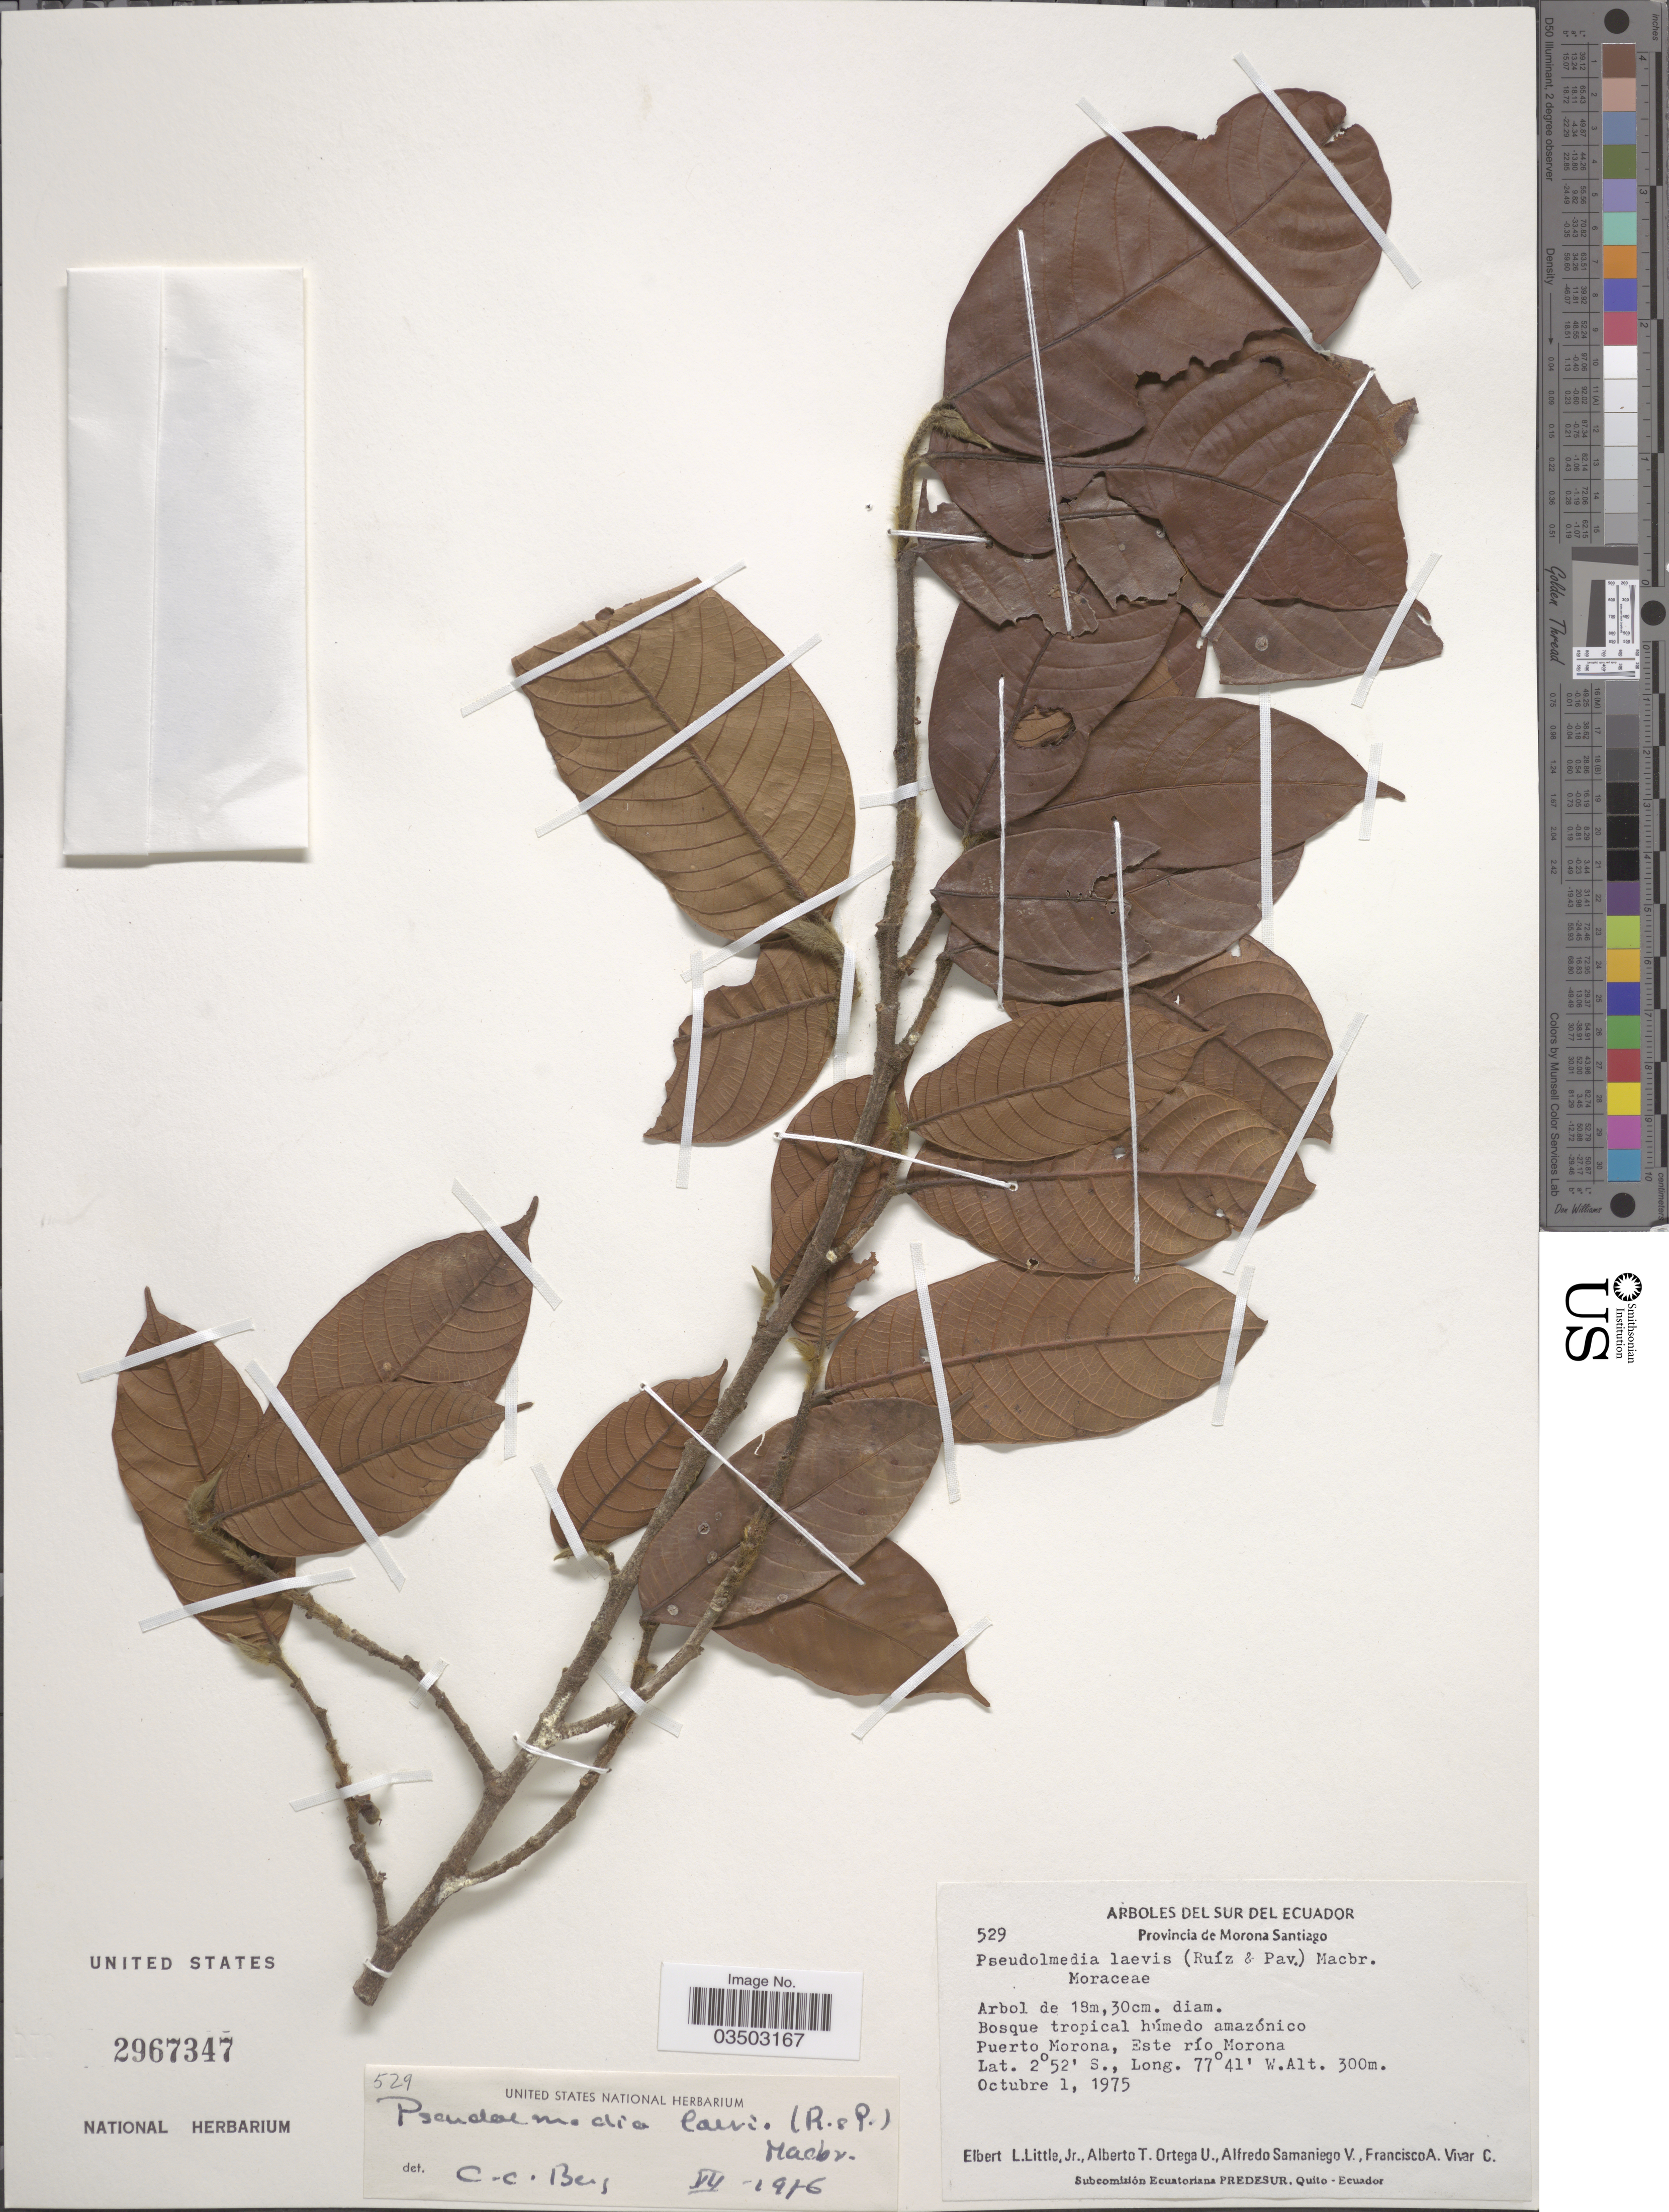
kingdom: Plantae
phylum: Tracheophyta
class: Magnoliopsida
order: Rosales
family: Moraceae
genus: Pseudolmedia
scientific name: Pseudolmedia laevis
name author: (Ruiz & Pav.) J.F. Macbr.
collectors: E. L. Little, A. T. Ortega U., A. V. Samaniego & F. A. Vivar C.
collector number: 529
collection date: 1975-10-01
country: Ecuador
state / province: Morona-Santiago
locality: Sur del Ecuador. Puerto Morona, Este río Morona.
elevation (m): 300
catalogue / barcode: US 2967347